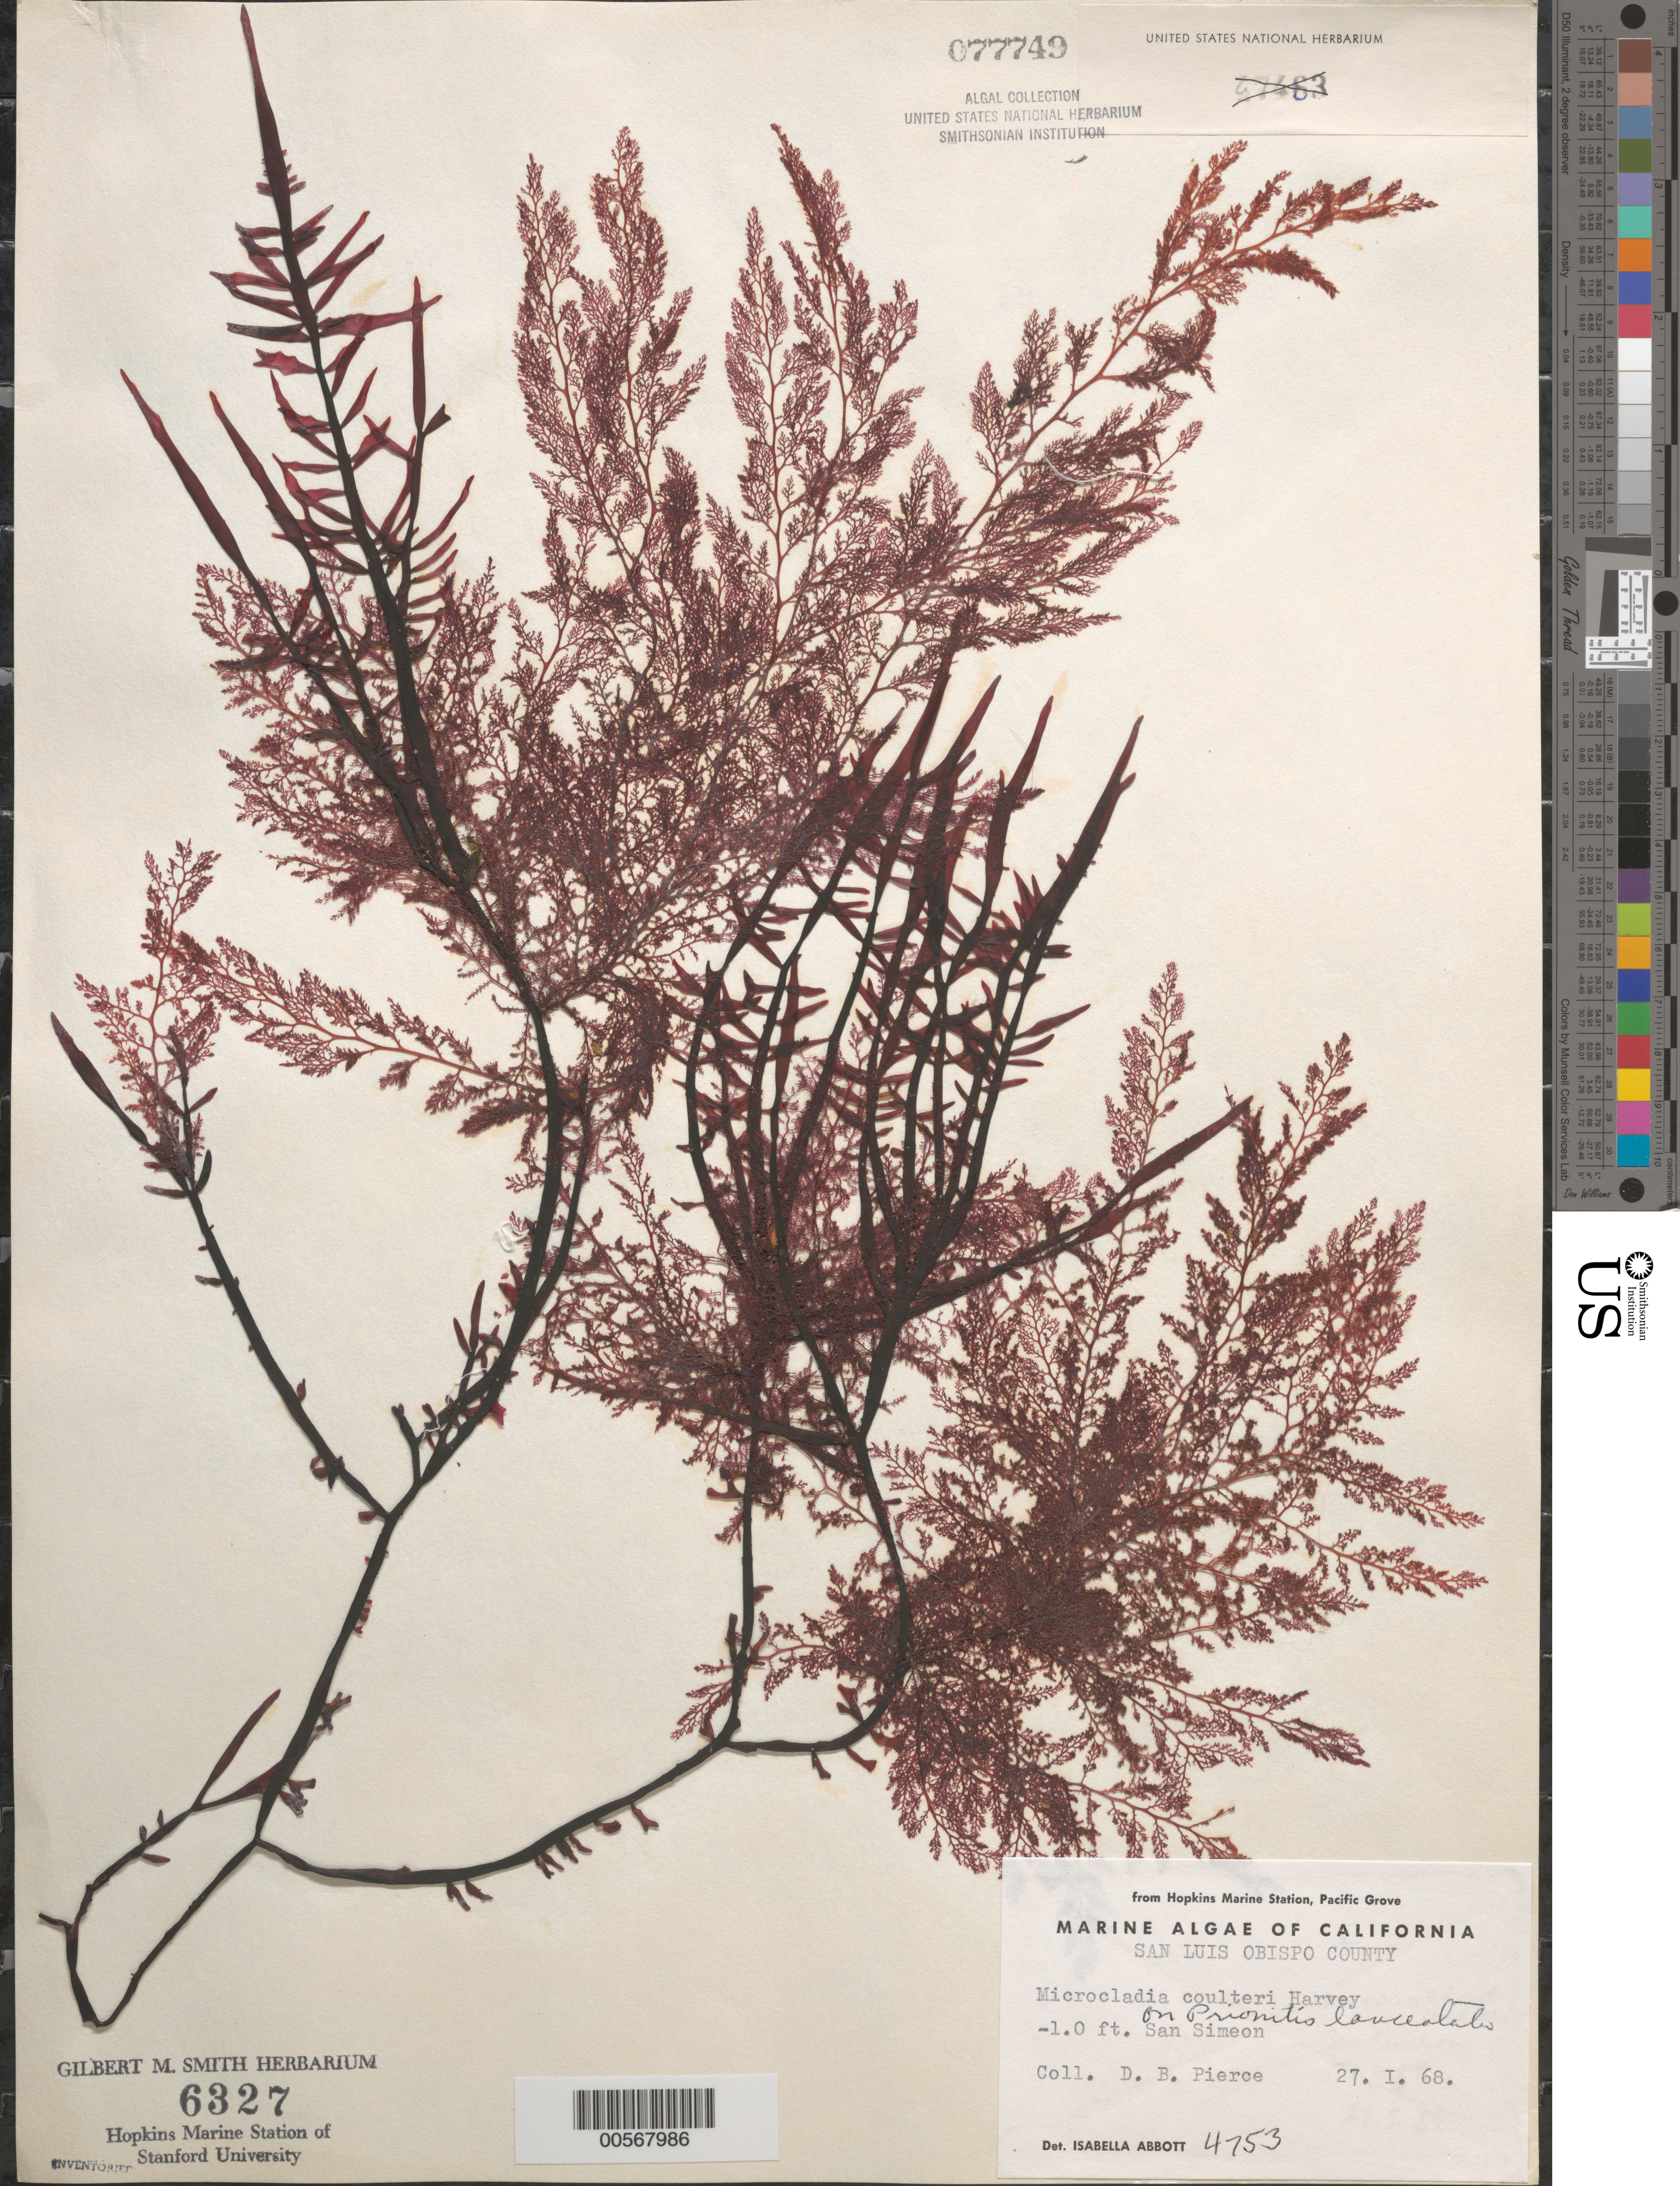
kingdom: Plantae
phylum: Rhodophyta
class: Florideophyceae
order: Ceramiales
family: Ceramiaceae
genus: Microcladia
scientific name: Microcladia coulteri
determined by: Abbott, Isabella A.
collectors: D. Pierce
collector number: IAA 4753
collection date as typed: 27 Jan 1968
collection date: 1968-01-27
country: United States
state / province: California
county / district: San Luis Obispo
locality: San Simeon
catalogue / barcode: US 77749